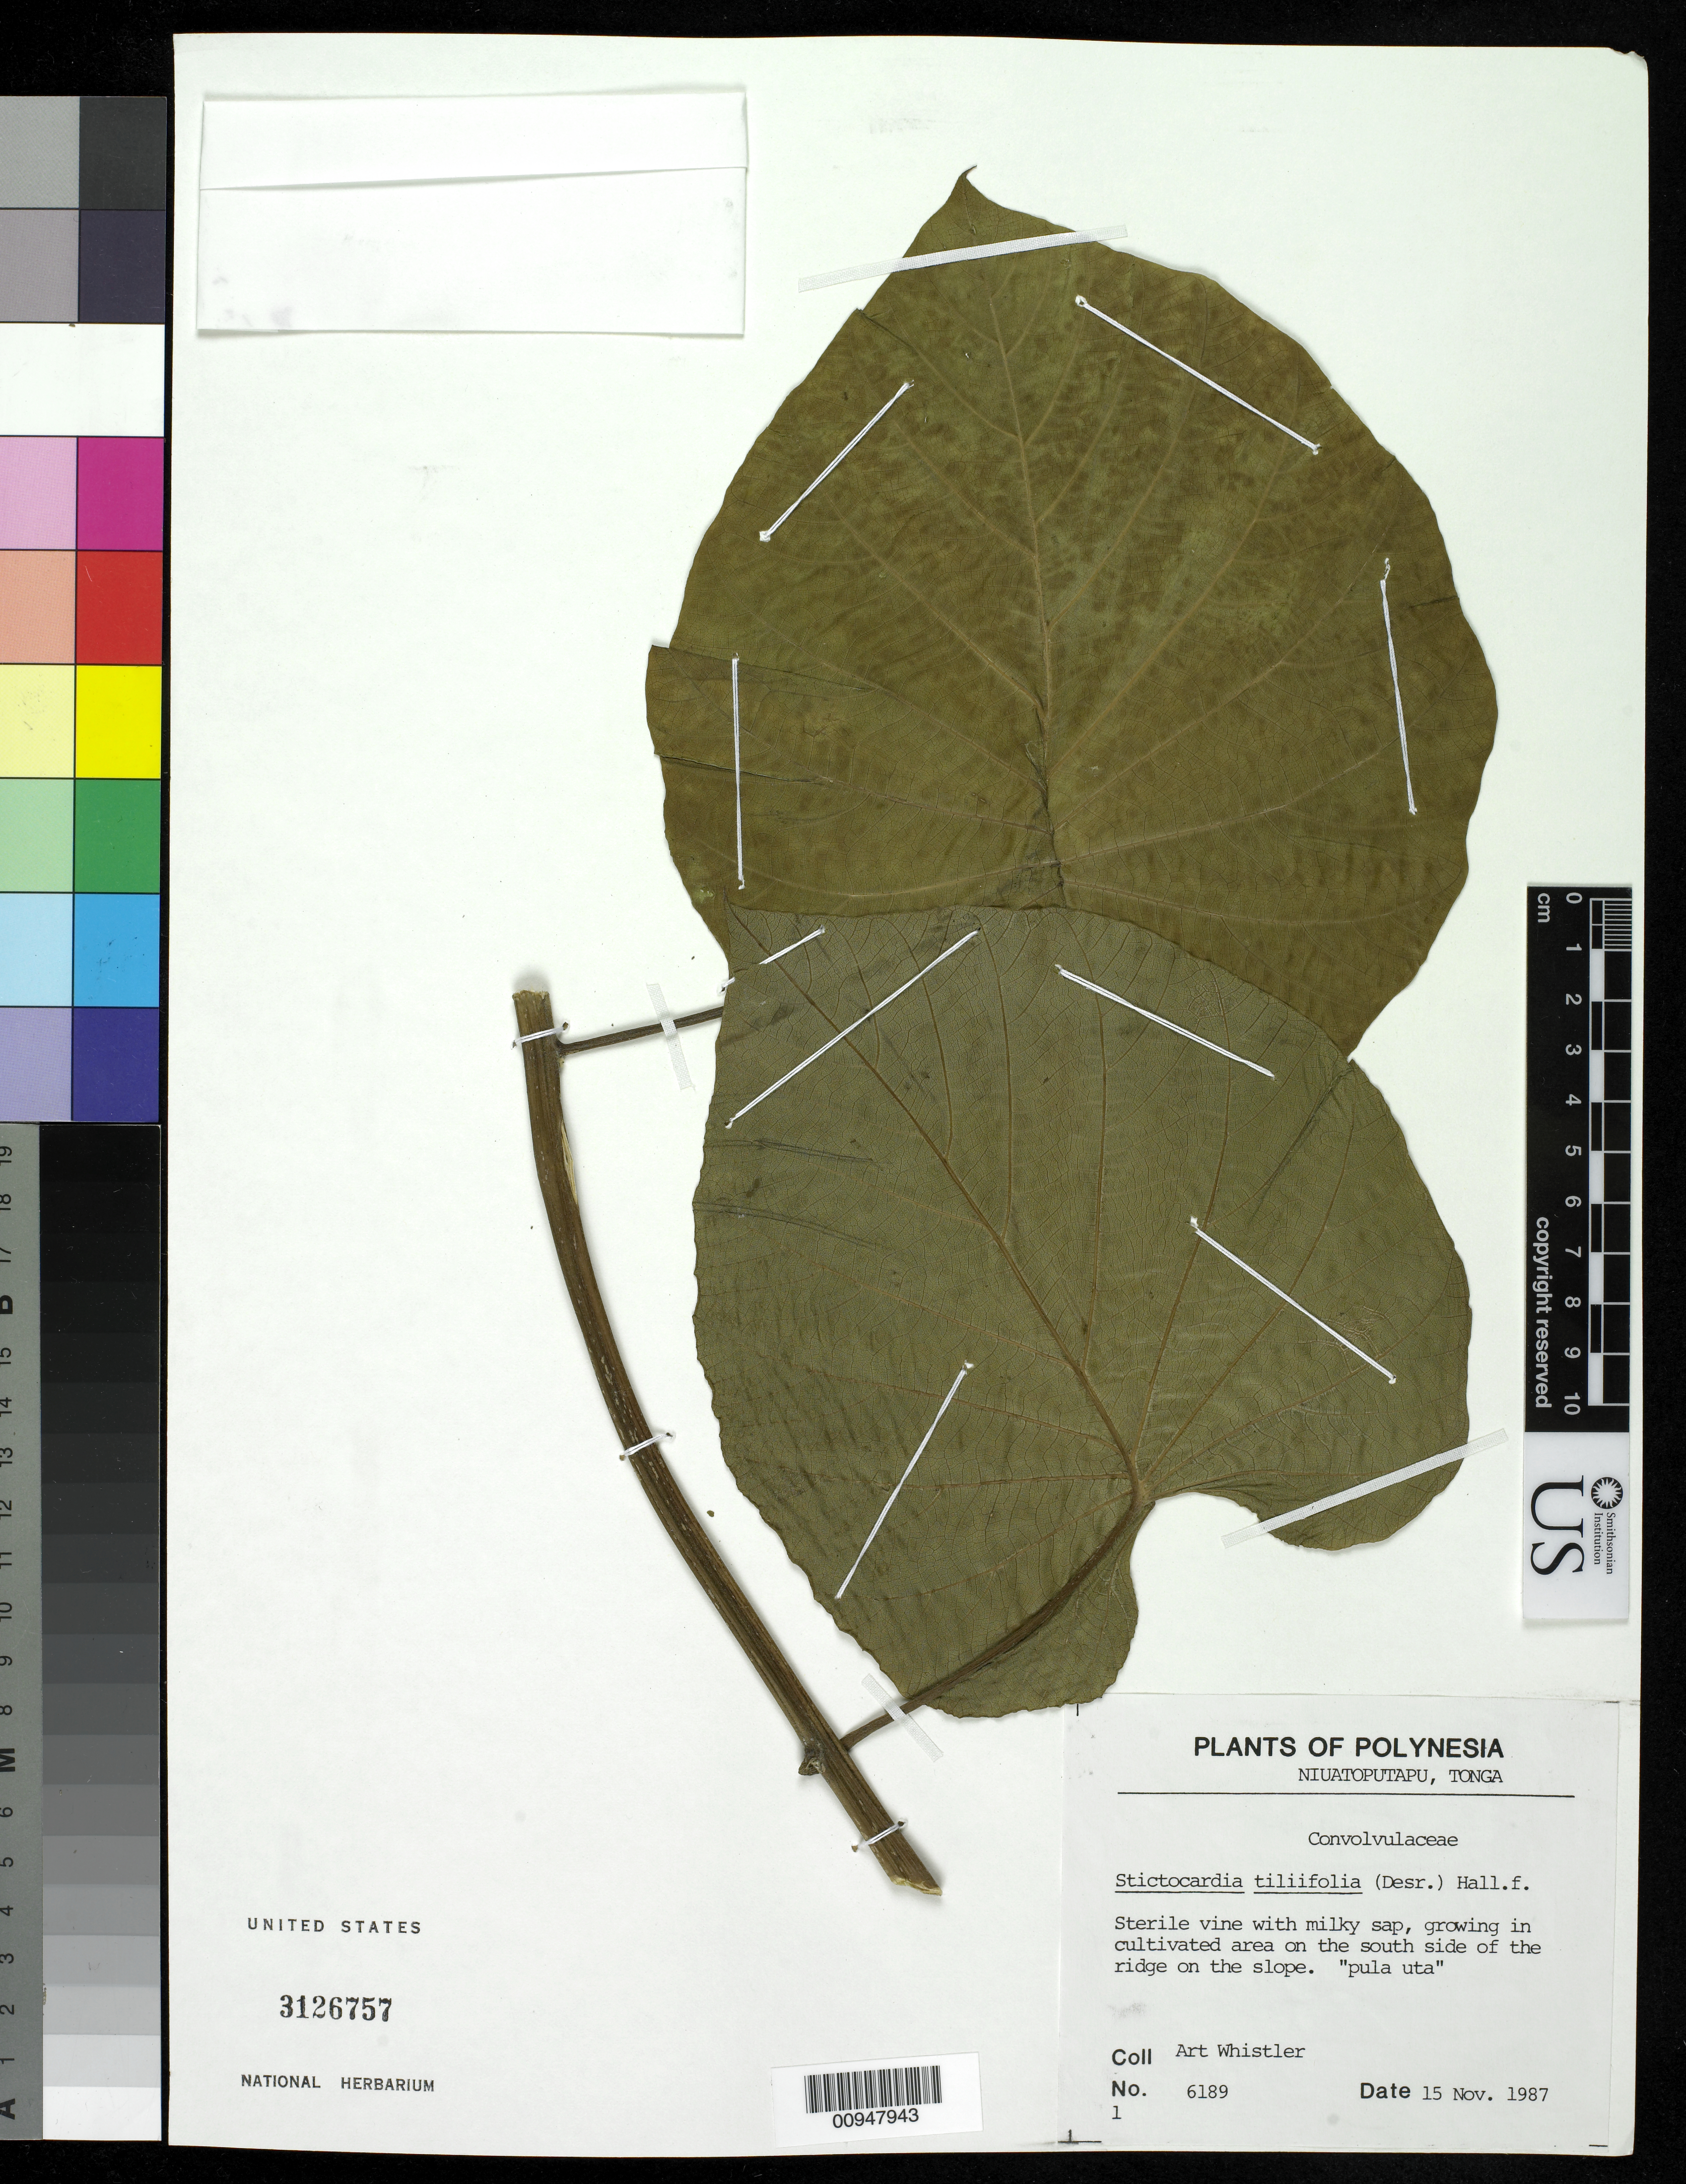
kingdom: Plantae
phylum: Tracheophyta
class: Magnoliopsida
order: Solanales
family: Convolvulaceae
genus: Stictocardia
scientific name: Stictocardia tiliifolia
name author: (Desr.) Hallier f.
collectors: A. Whistler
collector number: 6189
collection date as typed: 15 Nov 1987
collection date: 1987-11-15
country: Tonga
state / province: Tonga Outliers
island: Niuatoputapu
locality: S. side of the ridge on the slope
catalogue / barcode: US 3126757